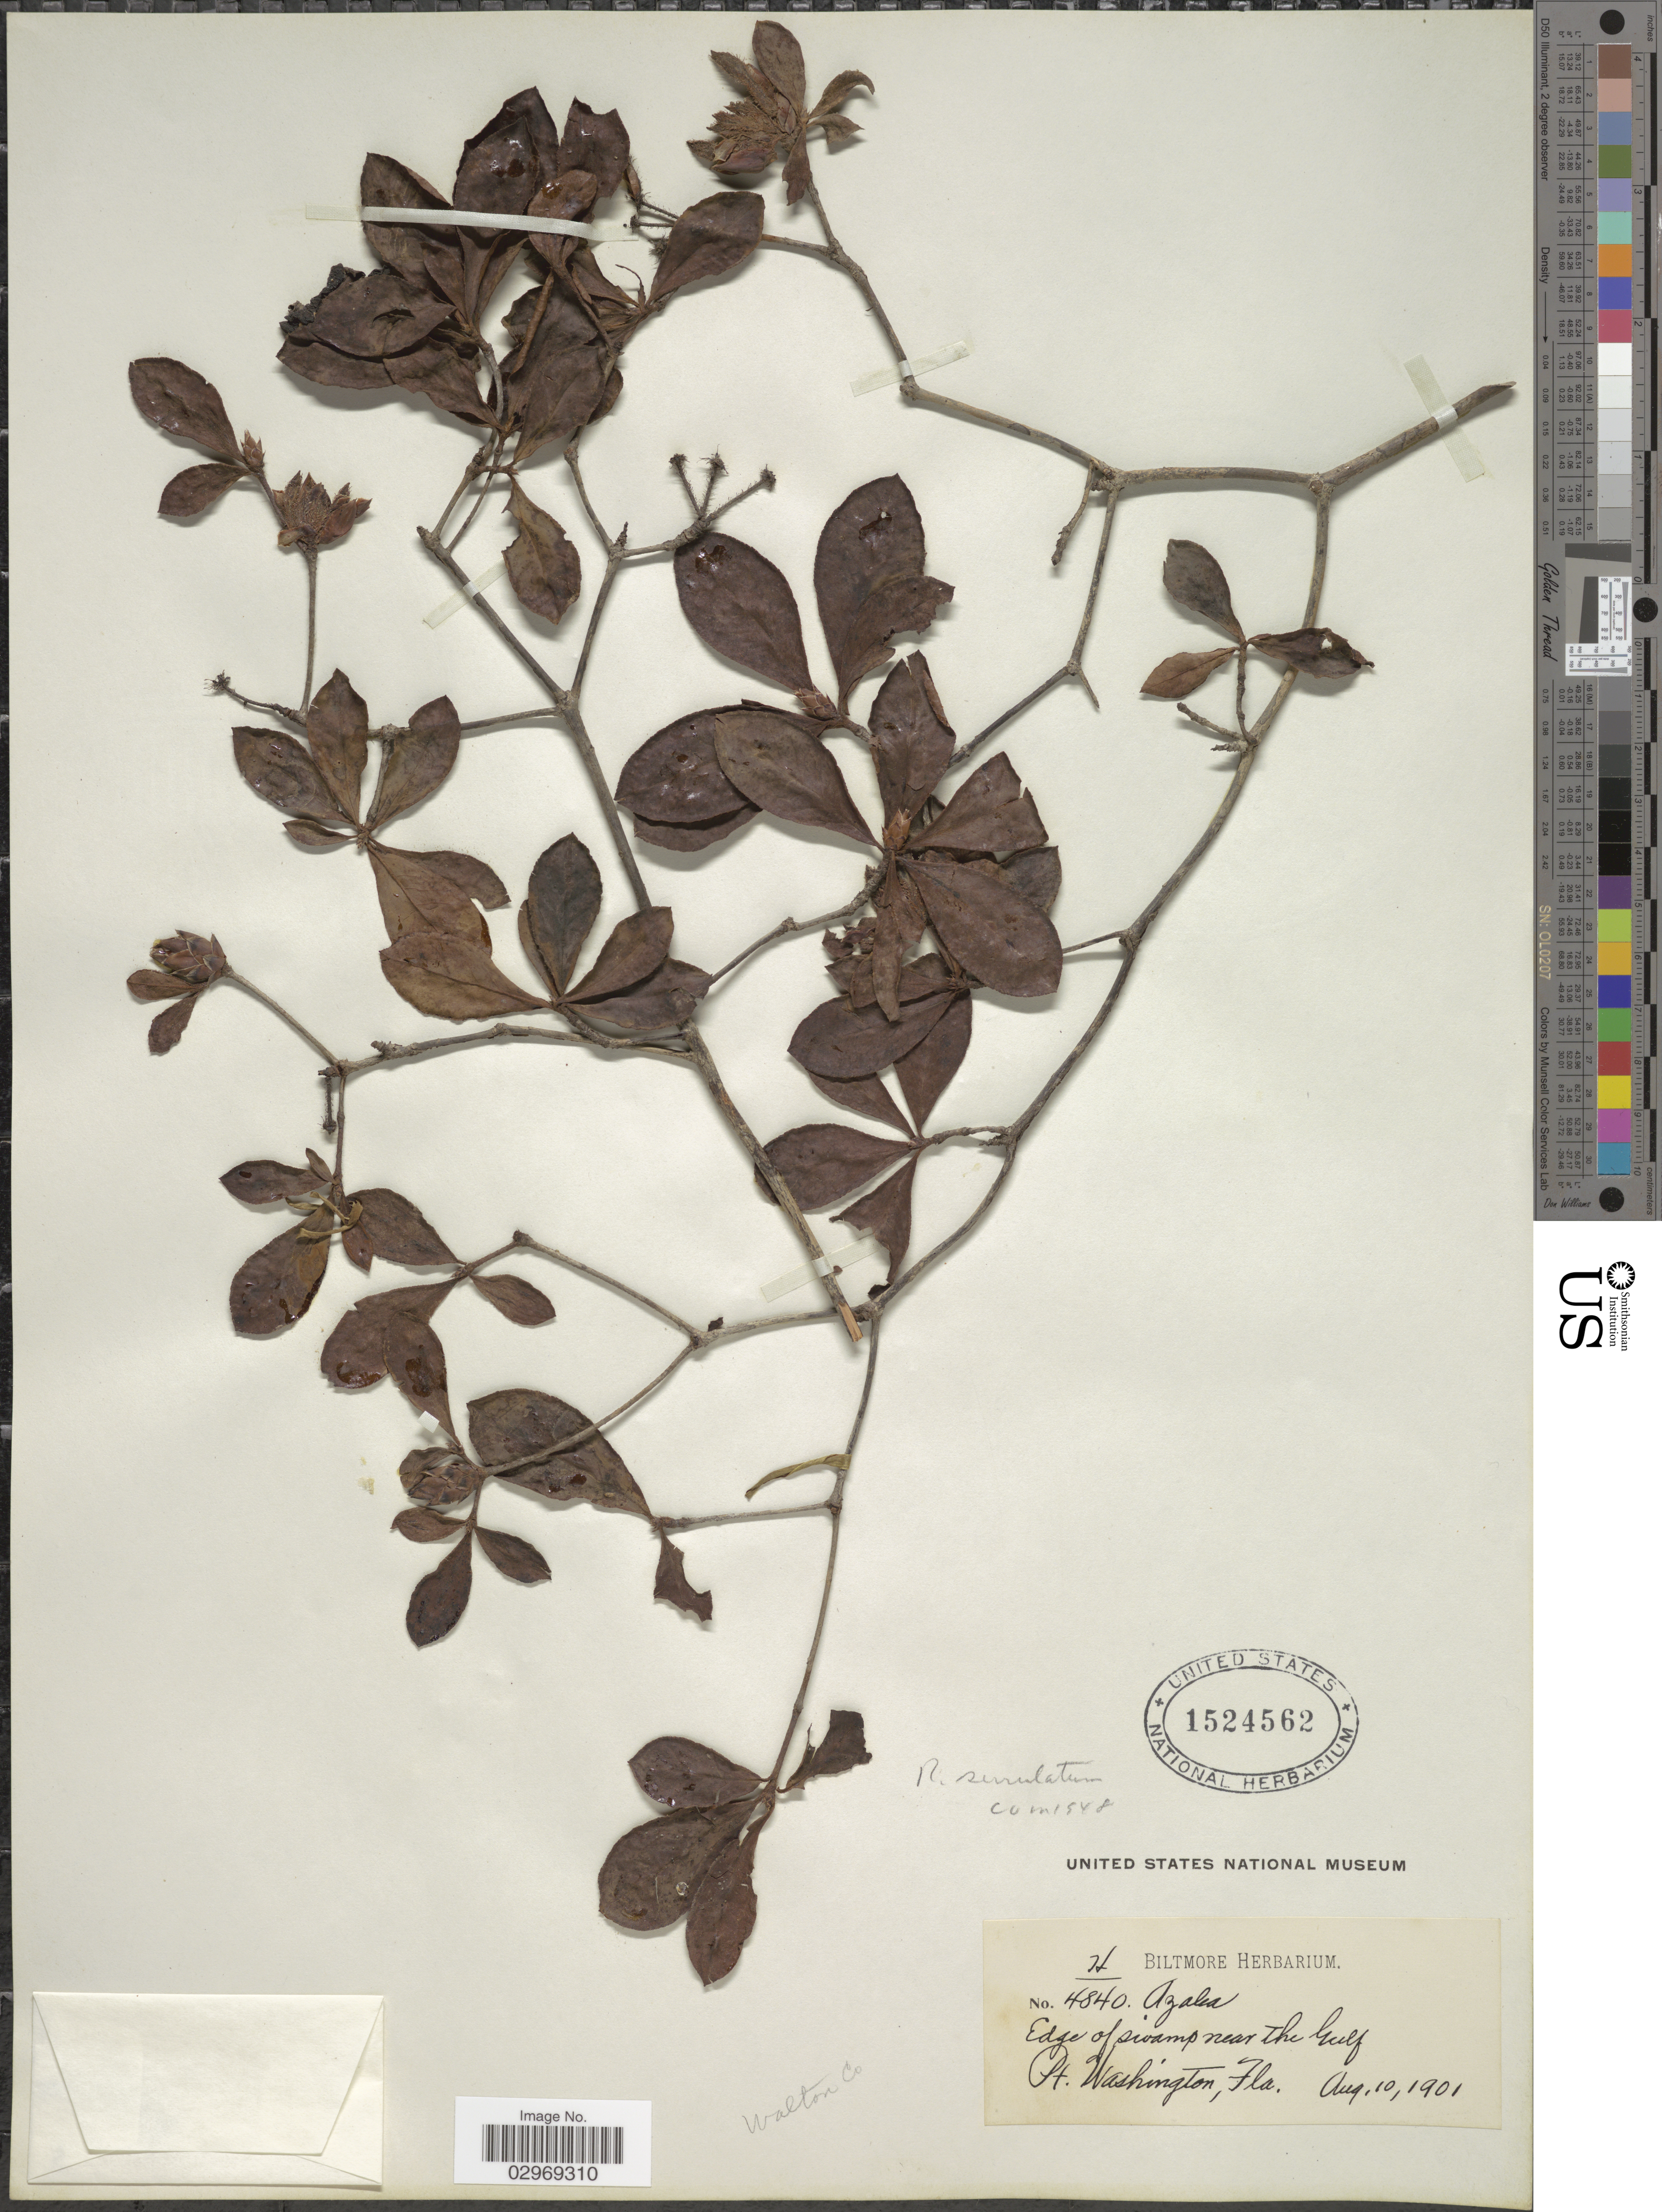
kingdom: Plantae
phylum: Tracheophyta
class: Magnoliopsida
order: Ericales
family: Ericaceae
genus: Rhododendron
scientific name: Rhododendron serrulatum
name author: (Small) Millais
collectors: ex herb. Biltmore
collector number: H/4840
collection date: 1901-08-10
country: United States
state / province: Florida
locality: Edge of swamp near the Gulf. St. Washington. Walton Co.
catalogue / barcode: US 1524562